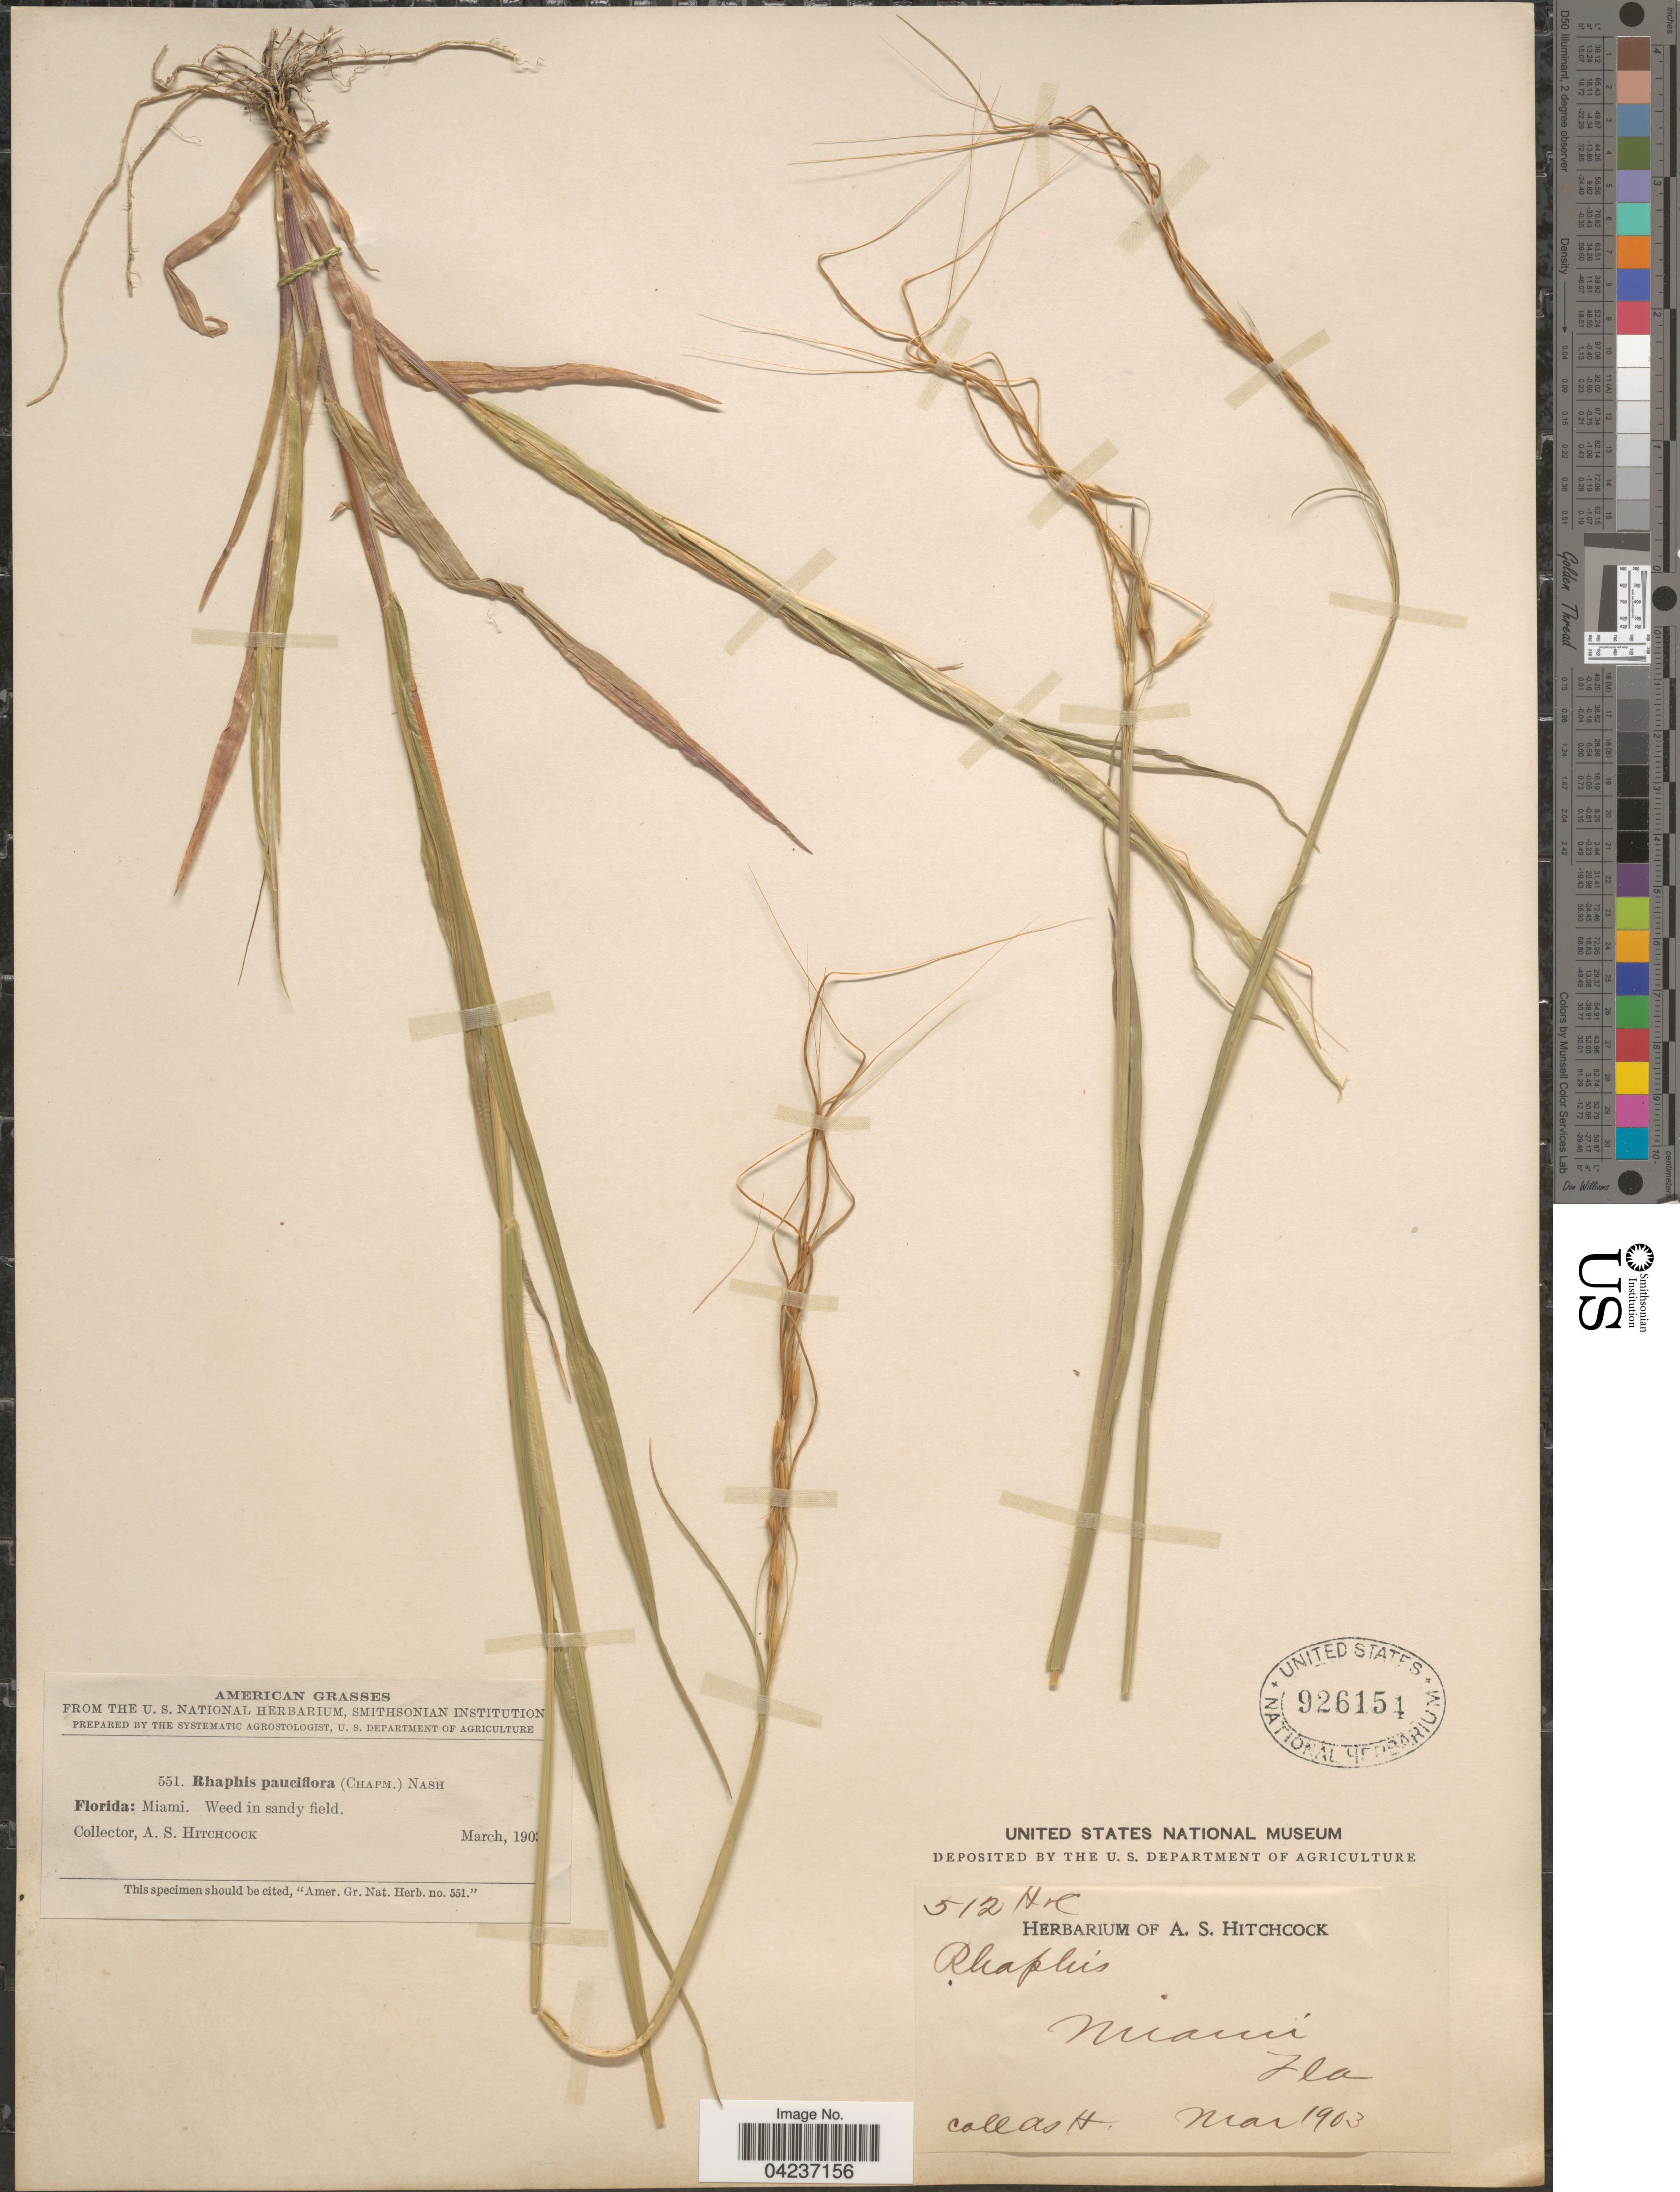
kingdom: Plantae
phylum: Tracheophyta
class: Liliopsida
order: Poales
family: Poaceae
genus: Chrysopogon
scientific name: Chrysopogon pauciflorus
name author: (Chapm.) Benth. ex Vasey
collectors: A. S. Hitchcock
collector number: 512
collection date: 1903-03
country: United States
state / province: Florida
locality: Miami.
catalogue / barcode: US 926154